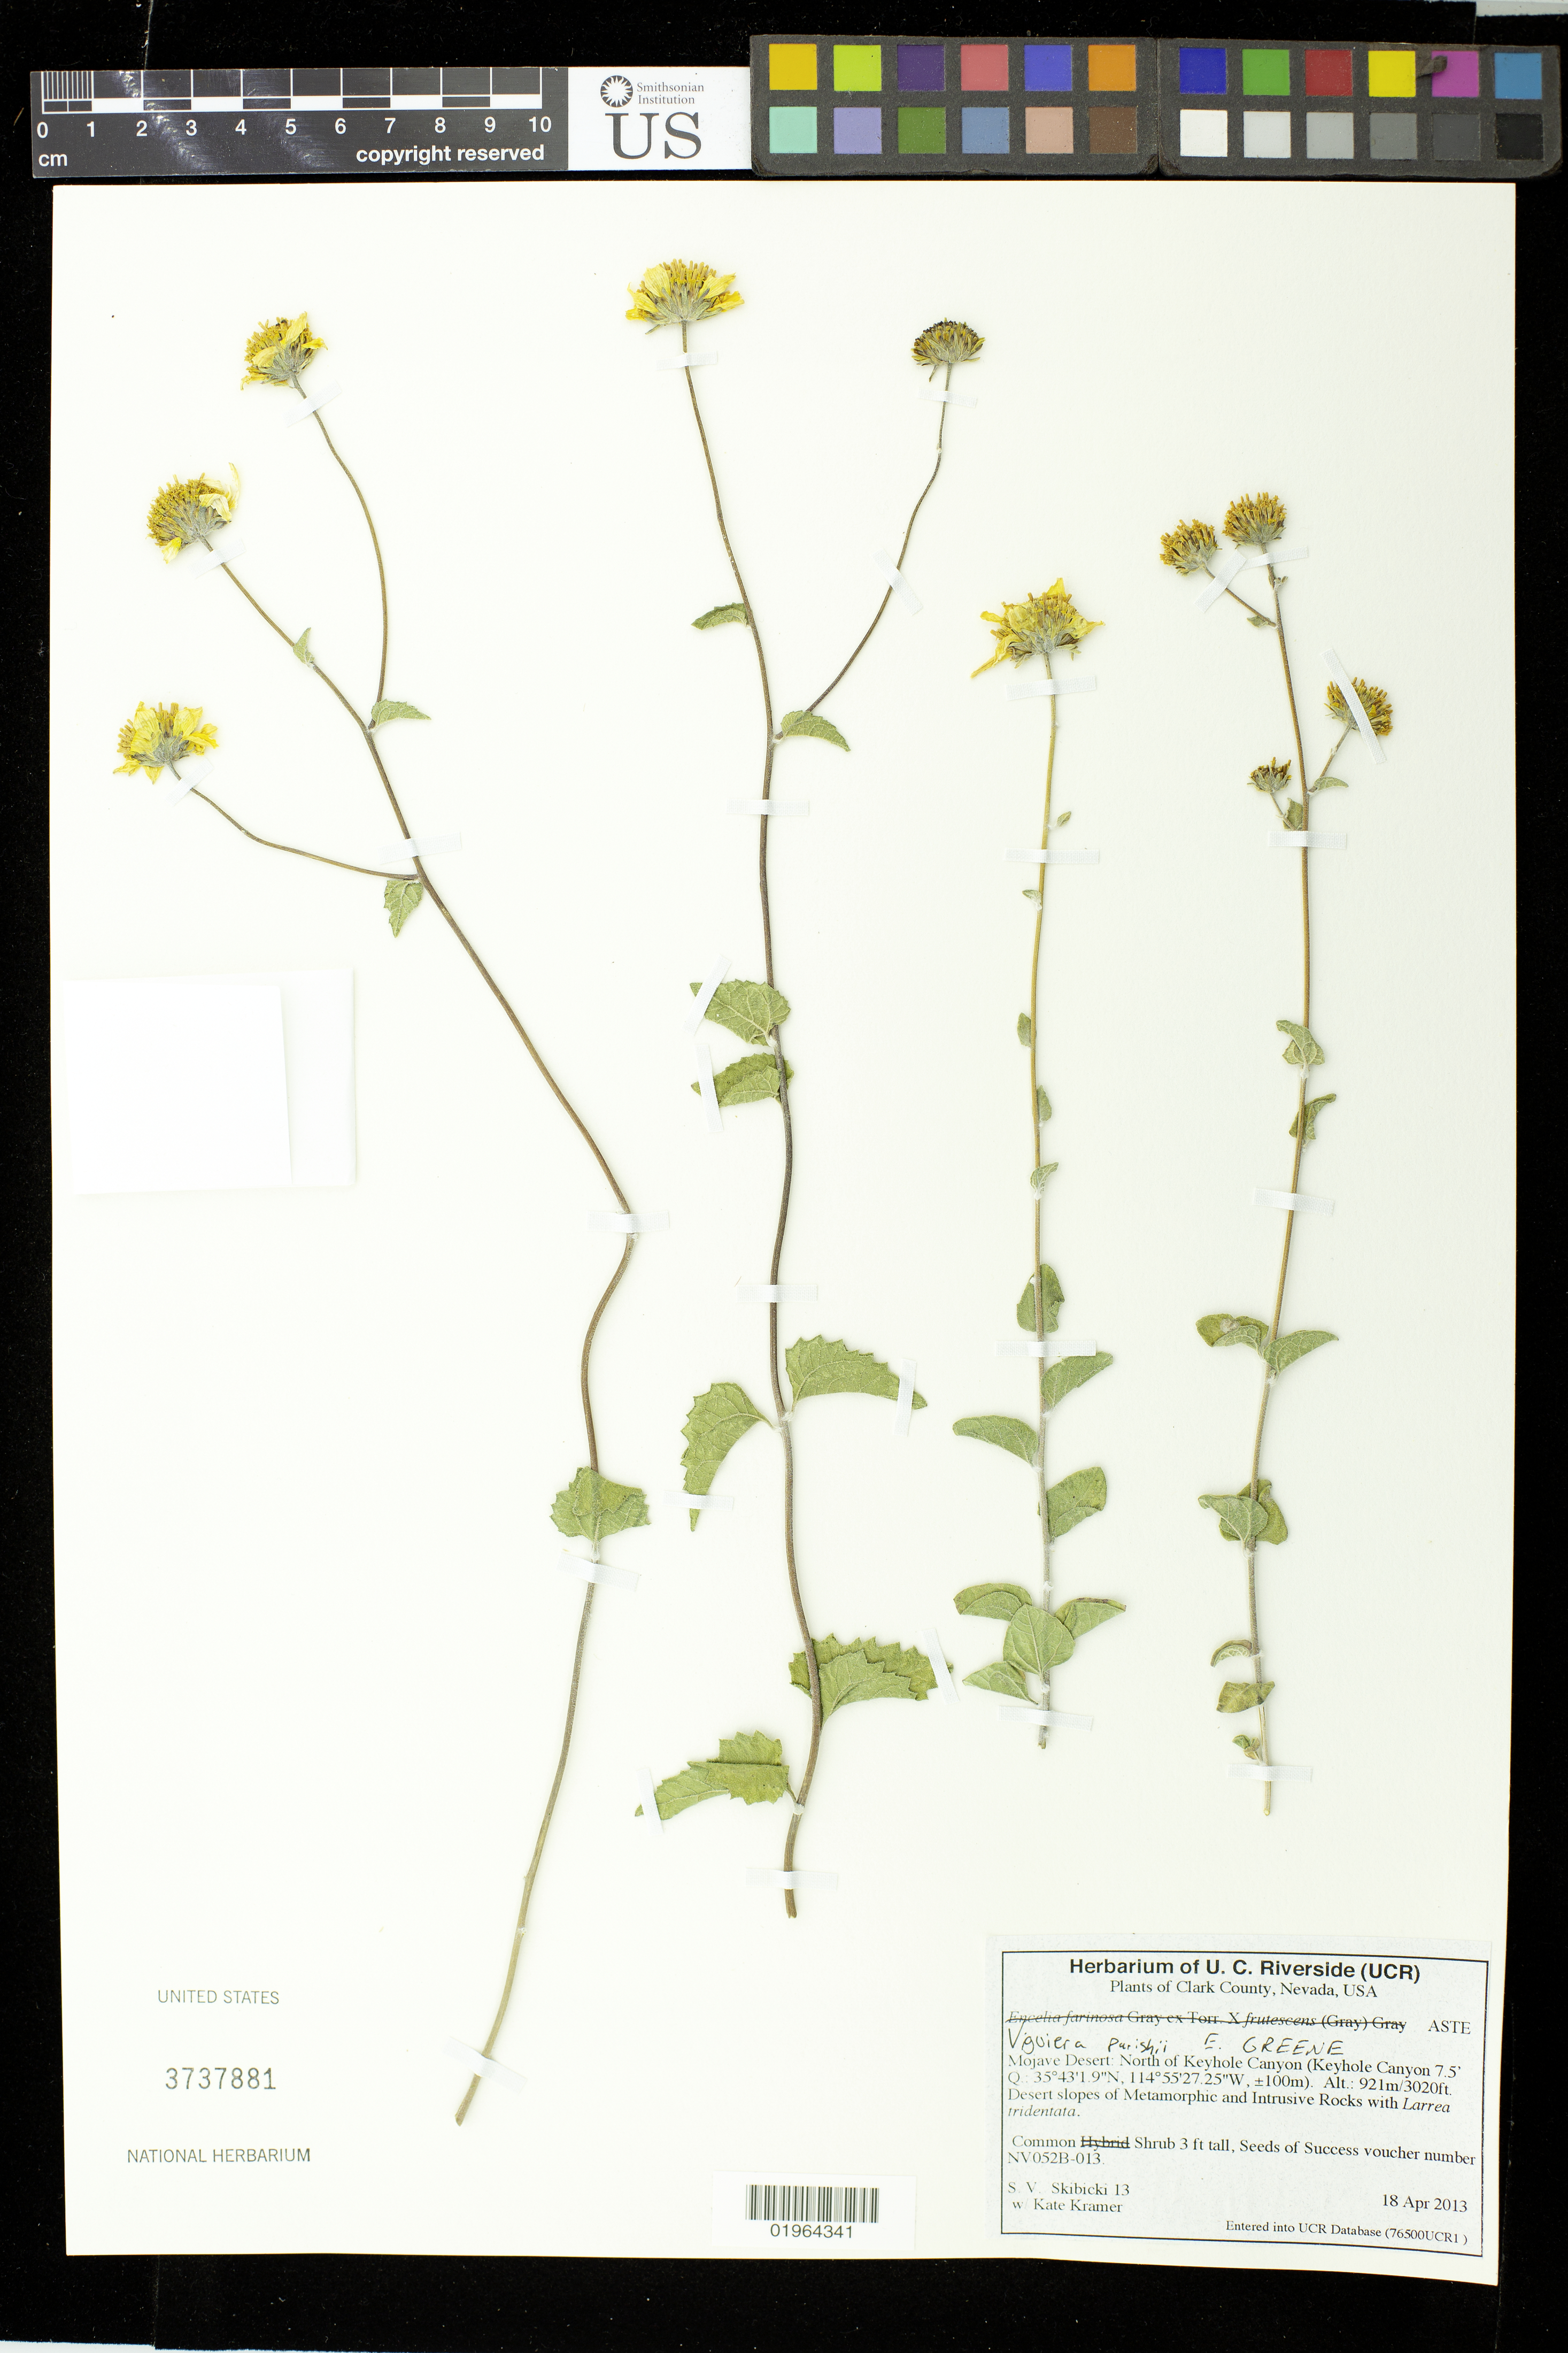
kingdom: Plantae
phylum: Tracheophyta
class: Magnoliopsida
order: Asterales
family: Asteraceae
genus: Viguiera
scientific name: Viguiera parishii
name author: Greene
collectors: S. Skibicki & K. Kramer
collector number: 13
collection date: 2013-04-18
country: United States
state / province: Nevada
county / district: Clark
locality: Mojave Desert, north of Keyhole Canyon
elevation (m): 921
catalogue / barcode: US 3737881